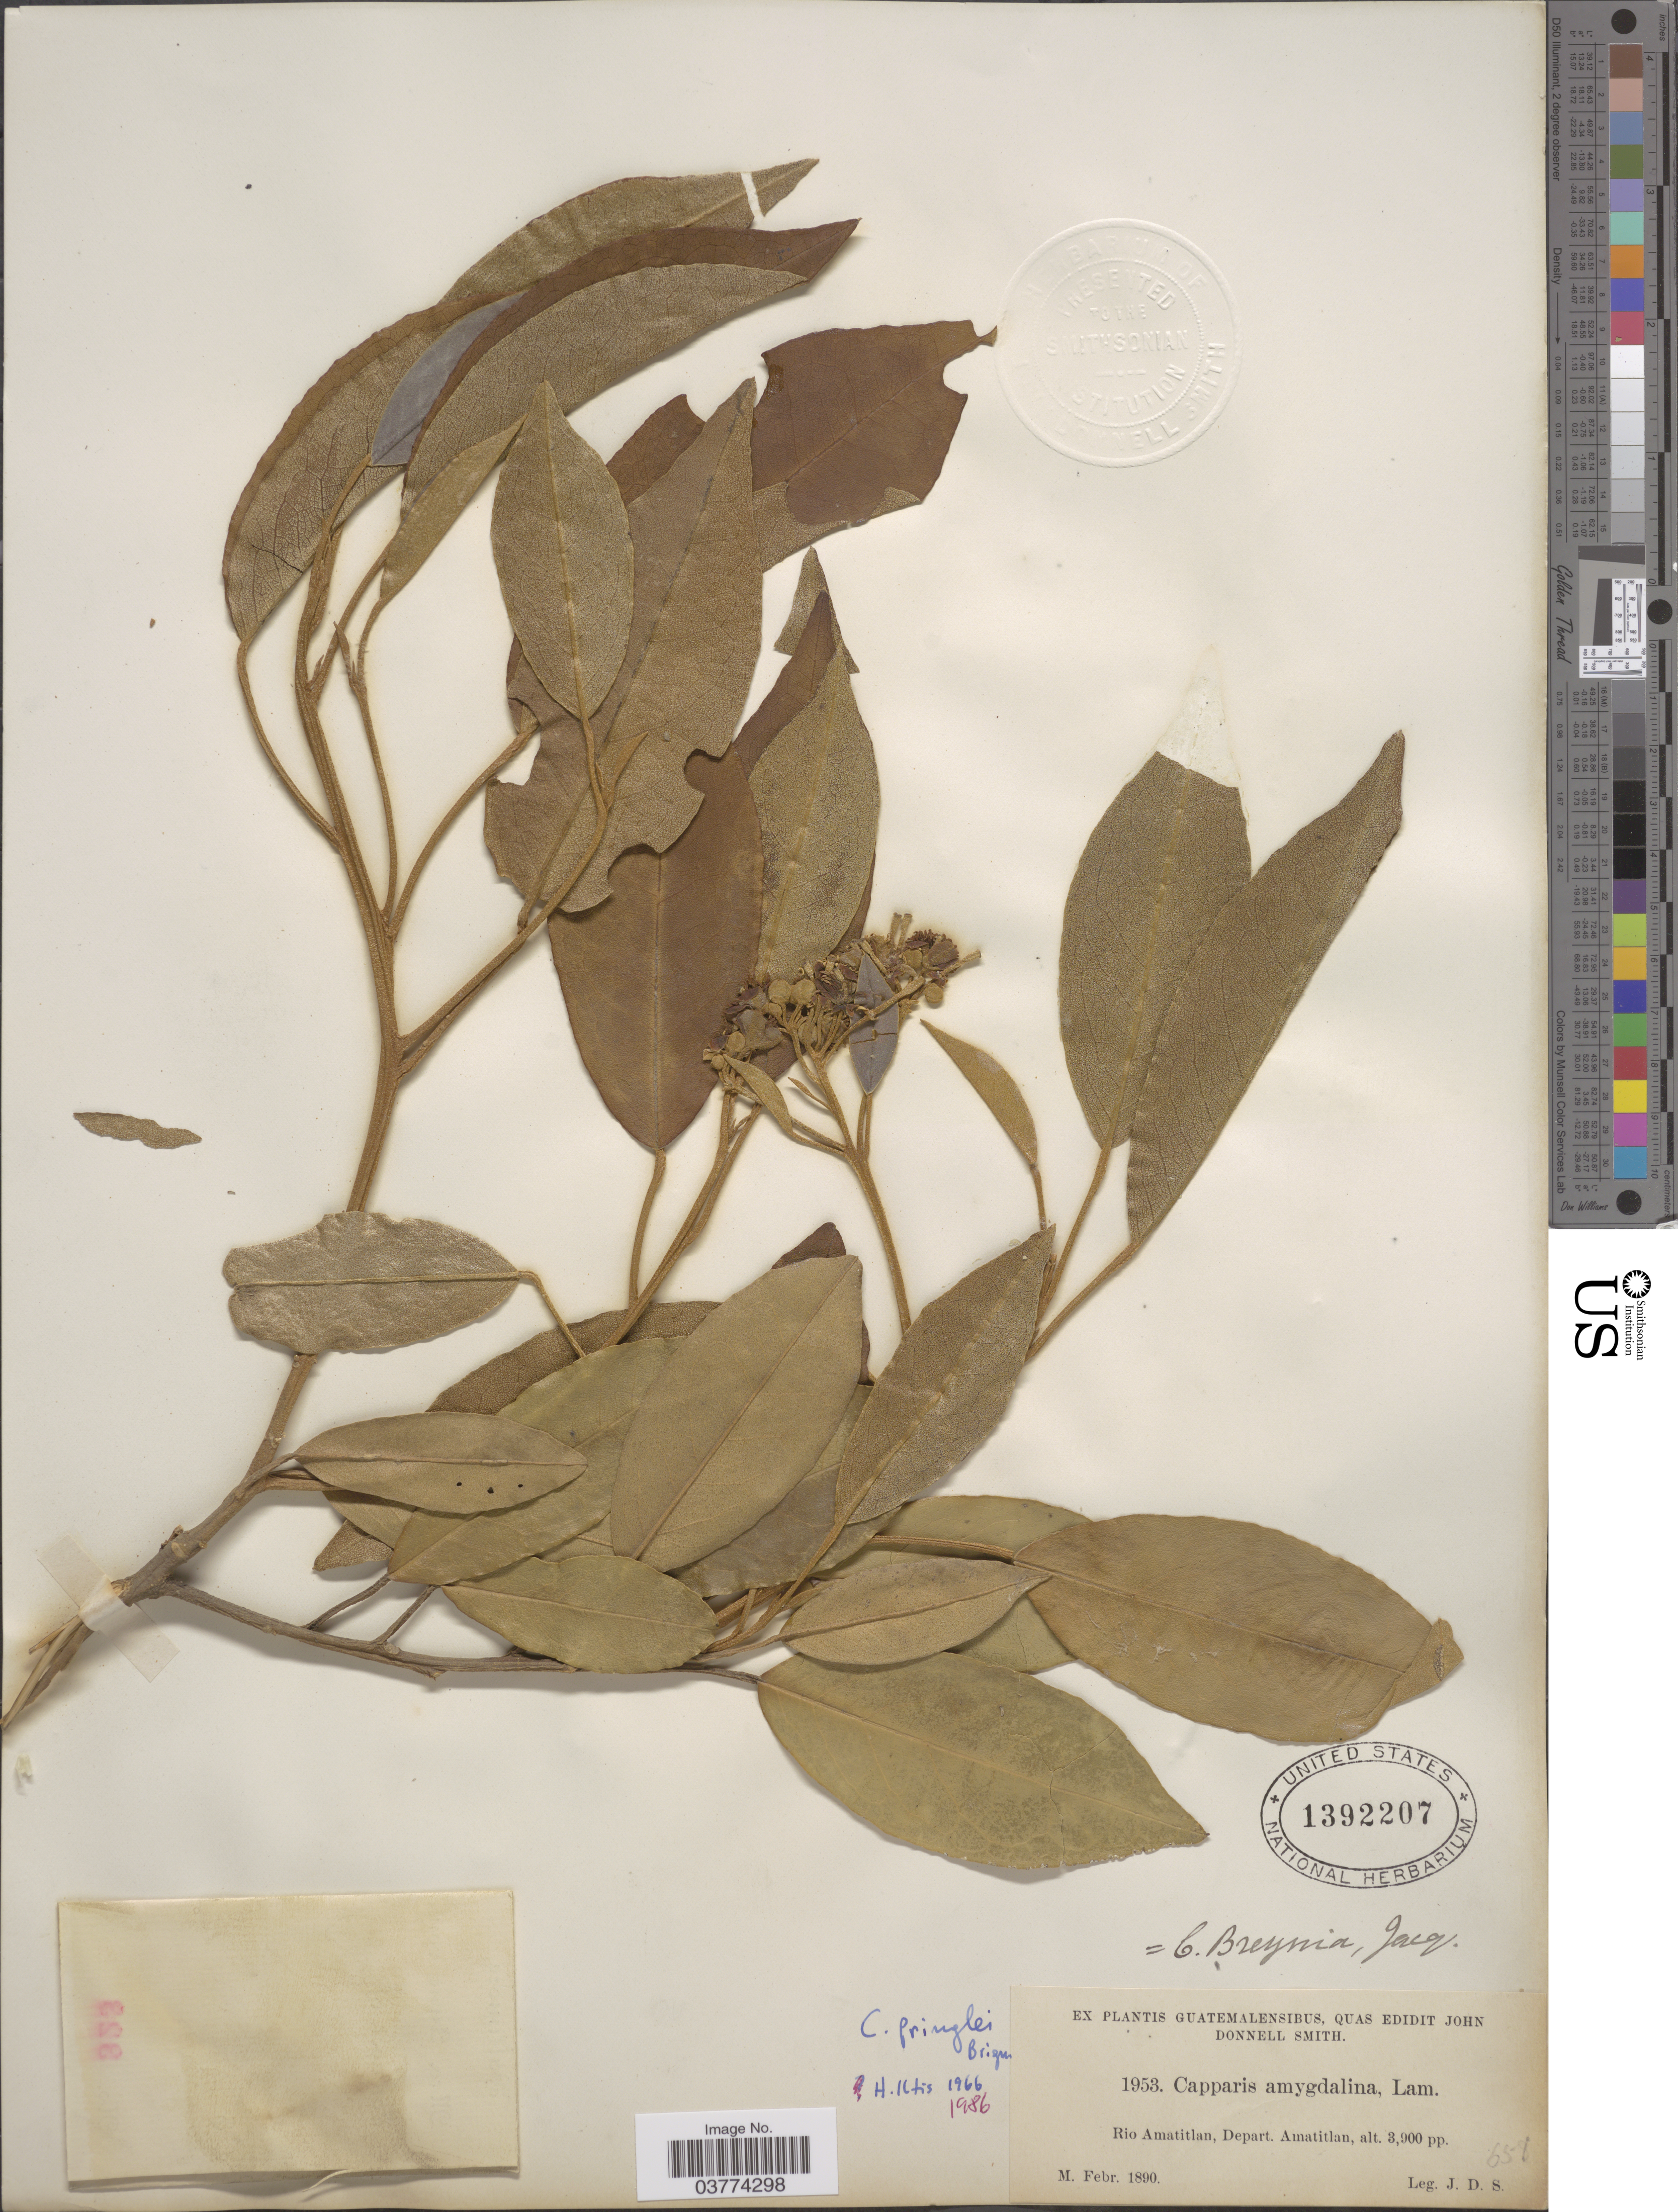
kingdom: Plantae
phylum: Tracheophyta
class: Magnoliopsida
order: Brassicales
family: Capparaceae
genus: Quadrella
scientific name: Quadrella pringlei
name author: (Briq.) Iltis & Cornejo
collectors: J. Donnell Smith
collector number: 1953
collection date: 1890-02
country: Guatemala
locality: Rio Amatitlan, Depart. Amatitlan.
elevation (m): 1189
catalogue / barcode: US 1392207